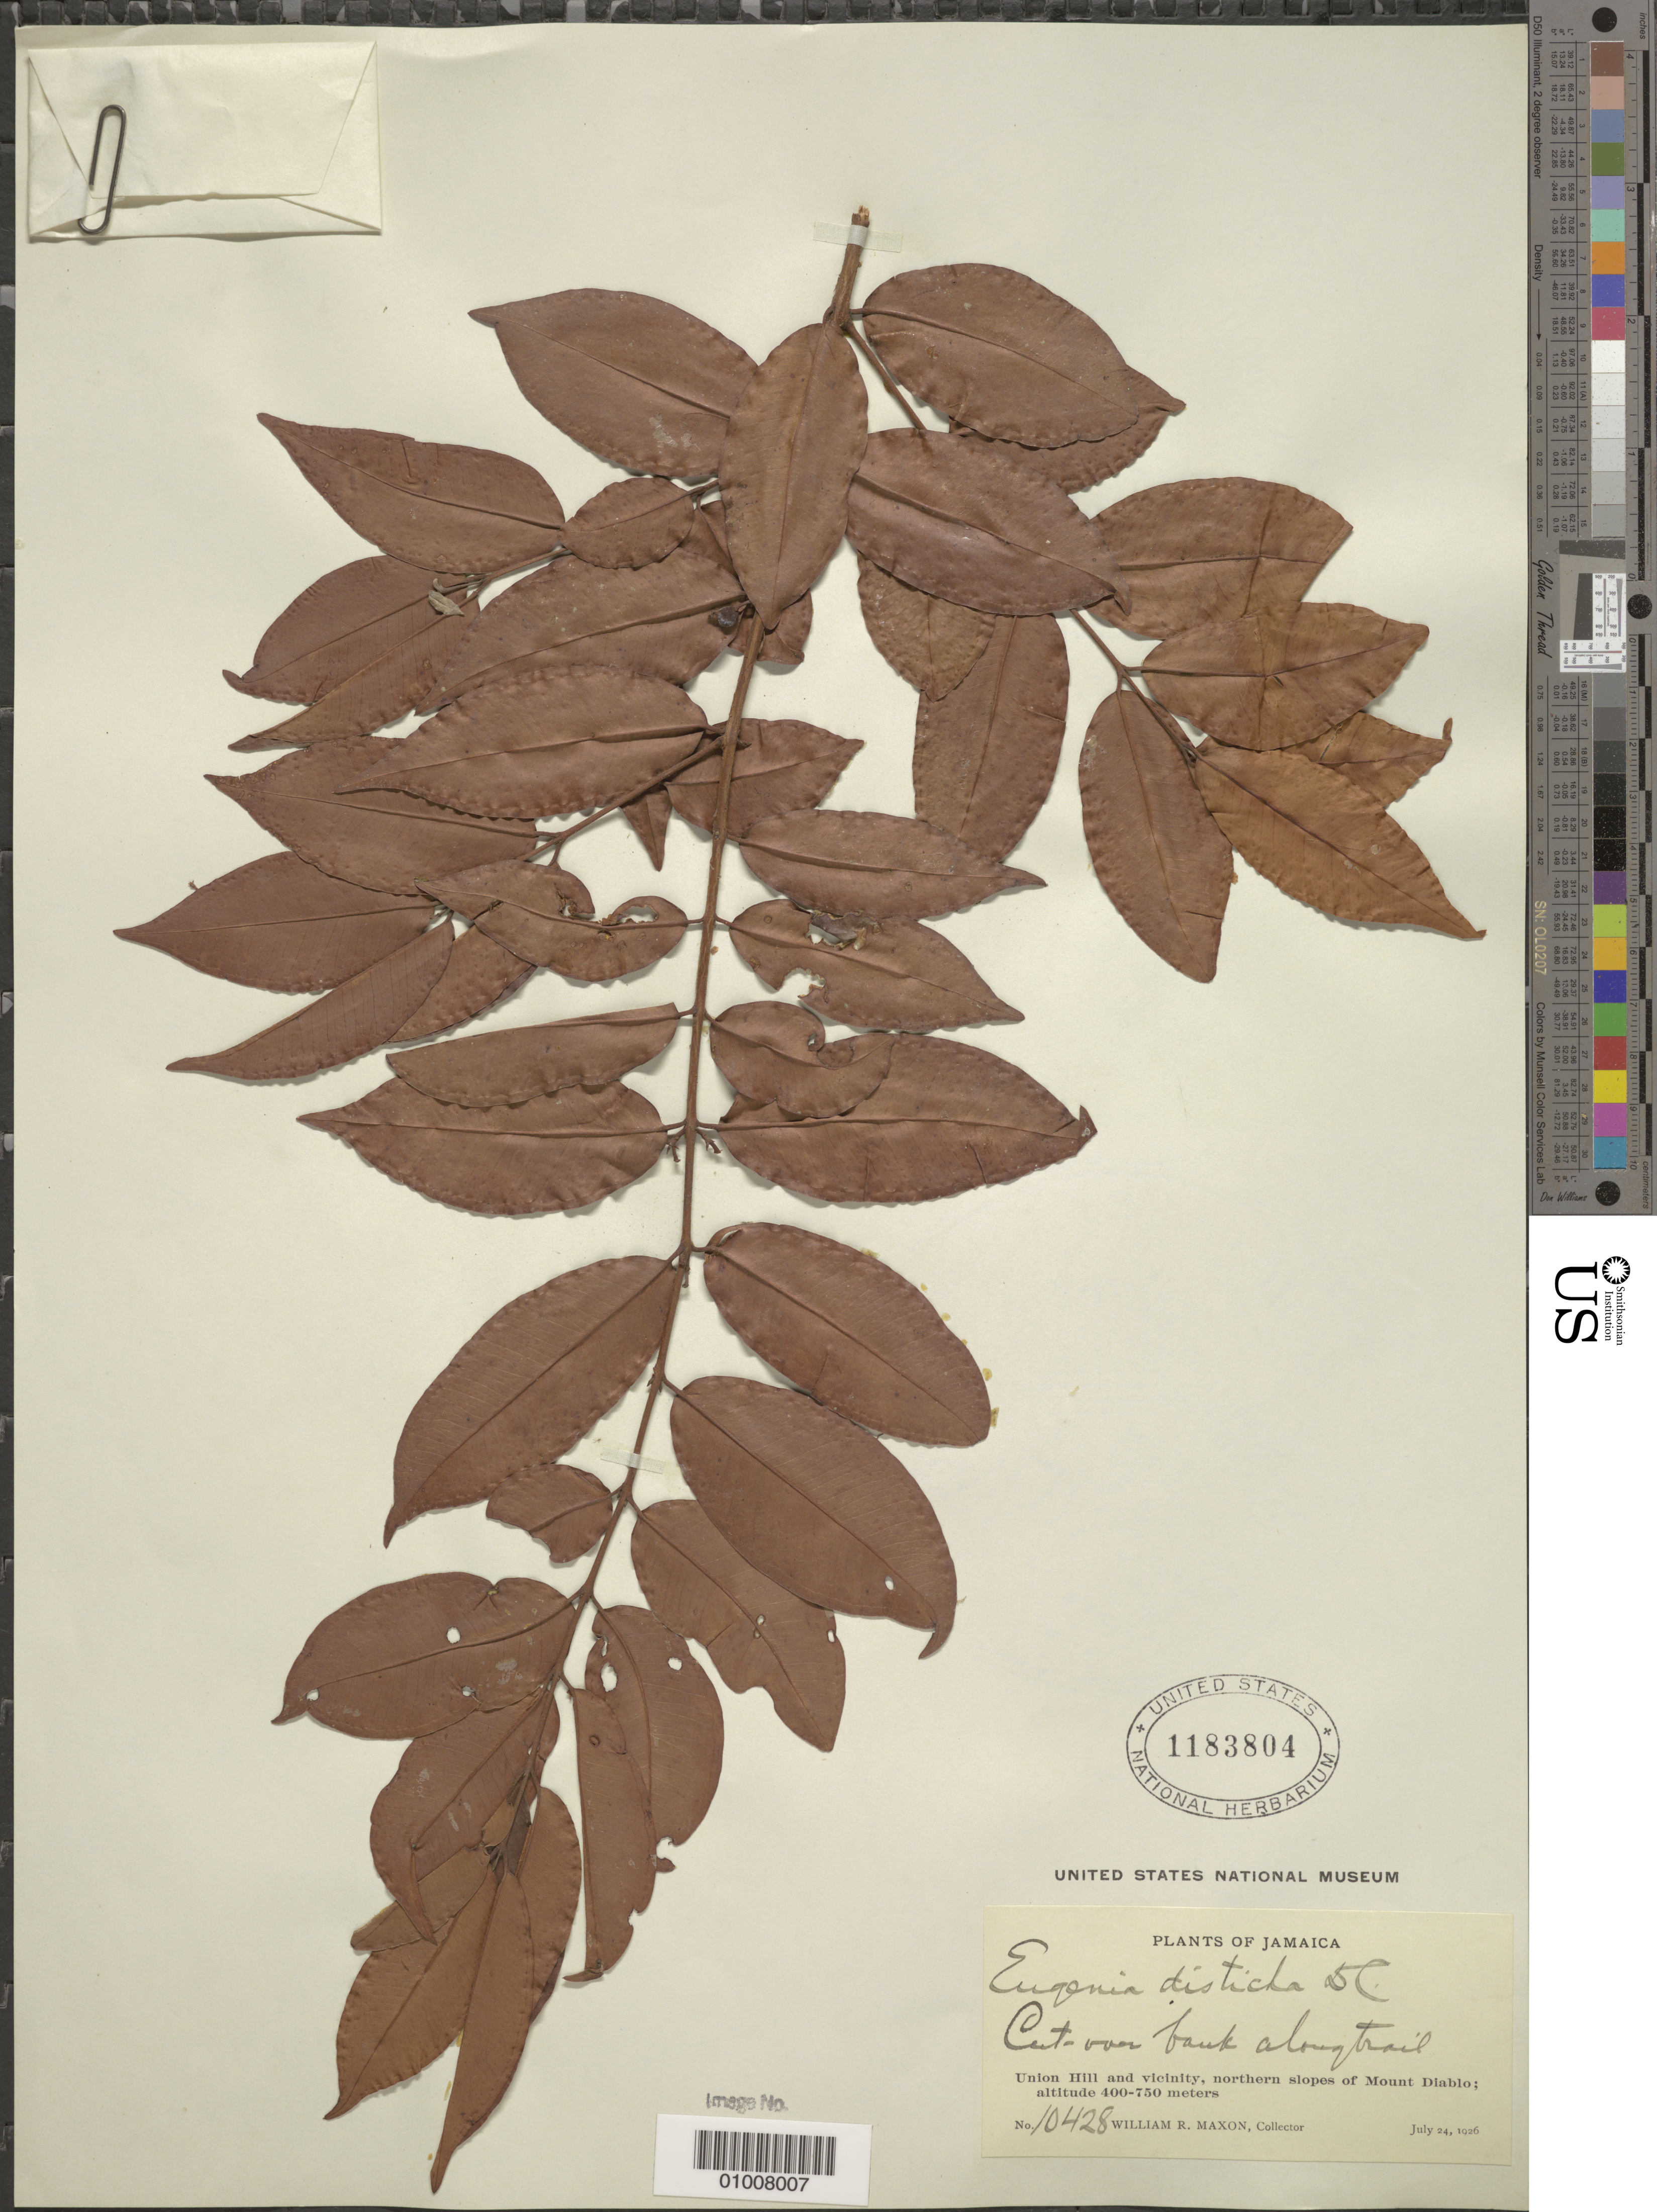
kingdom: Plantae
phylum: Tracheophyta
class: Magnoliopsida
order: Myrtales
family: Myrtaceae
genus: Eugenia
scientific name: Eugenia disticha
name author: (Sw.) DC.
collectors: W. R. Maxon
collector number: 10428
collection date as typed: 24 Jul 1926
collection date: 1926-07-24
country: Jamaica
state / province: Saint Ann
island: Jamaica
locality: Union Hill and vicinity, northern slopes of Mount Diablo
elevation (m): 400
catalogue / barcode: US 1183804